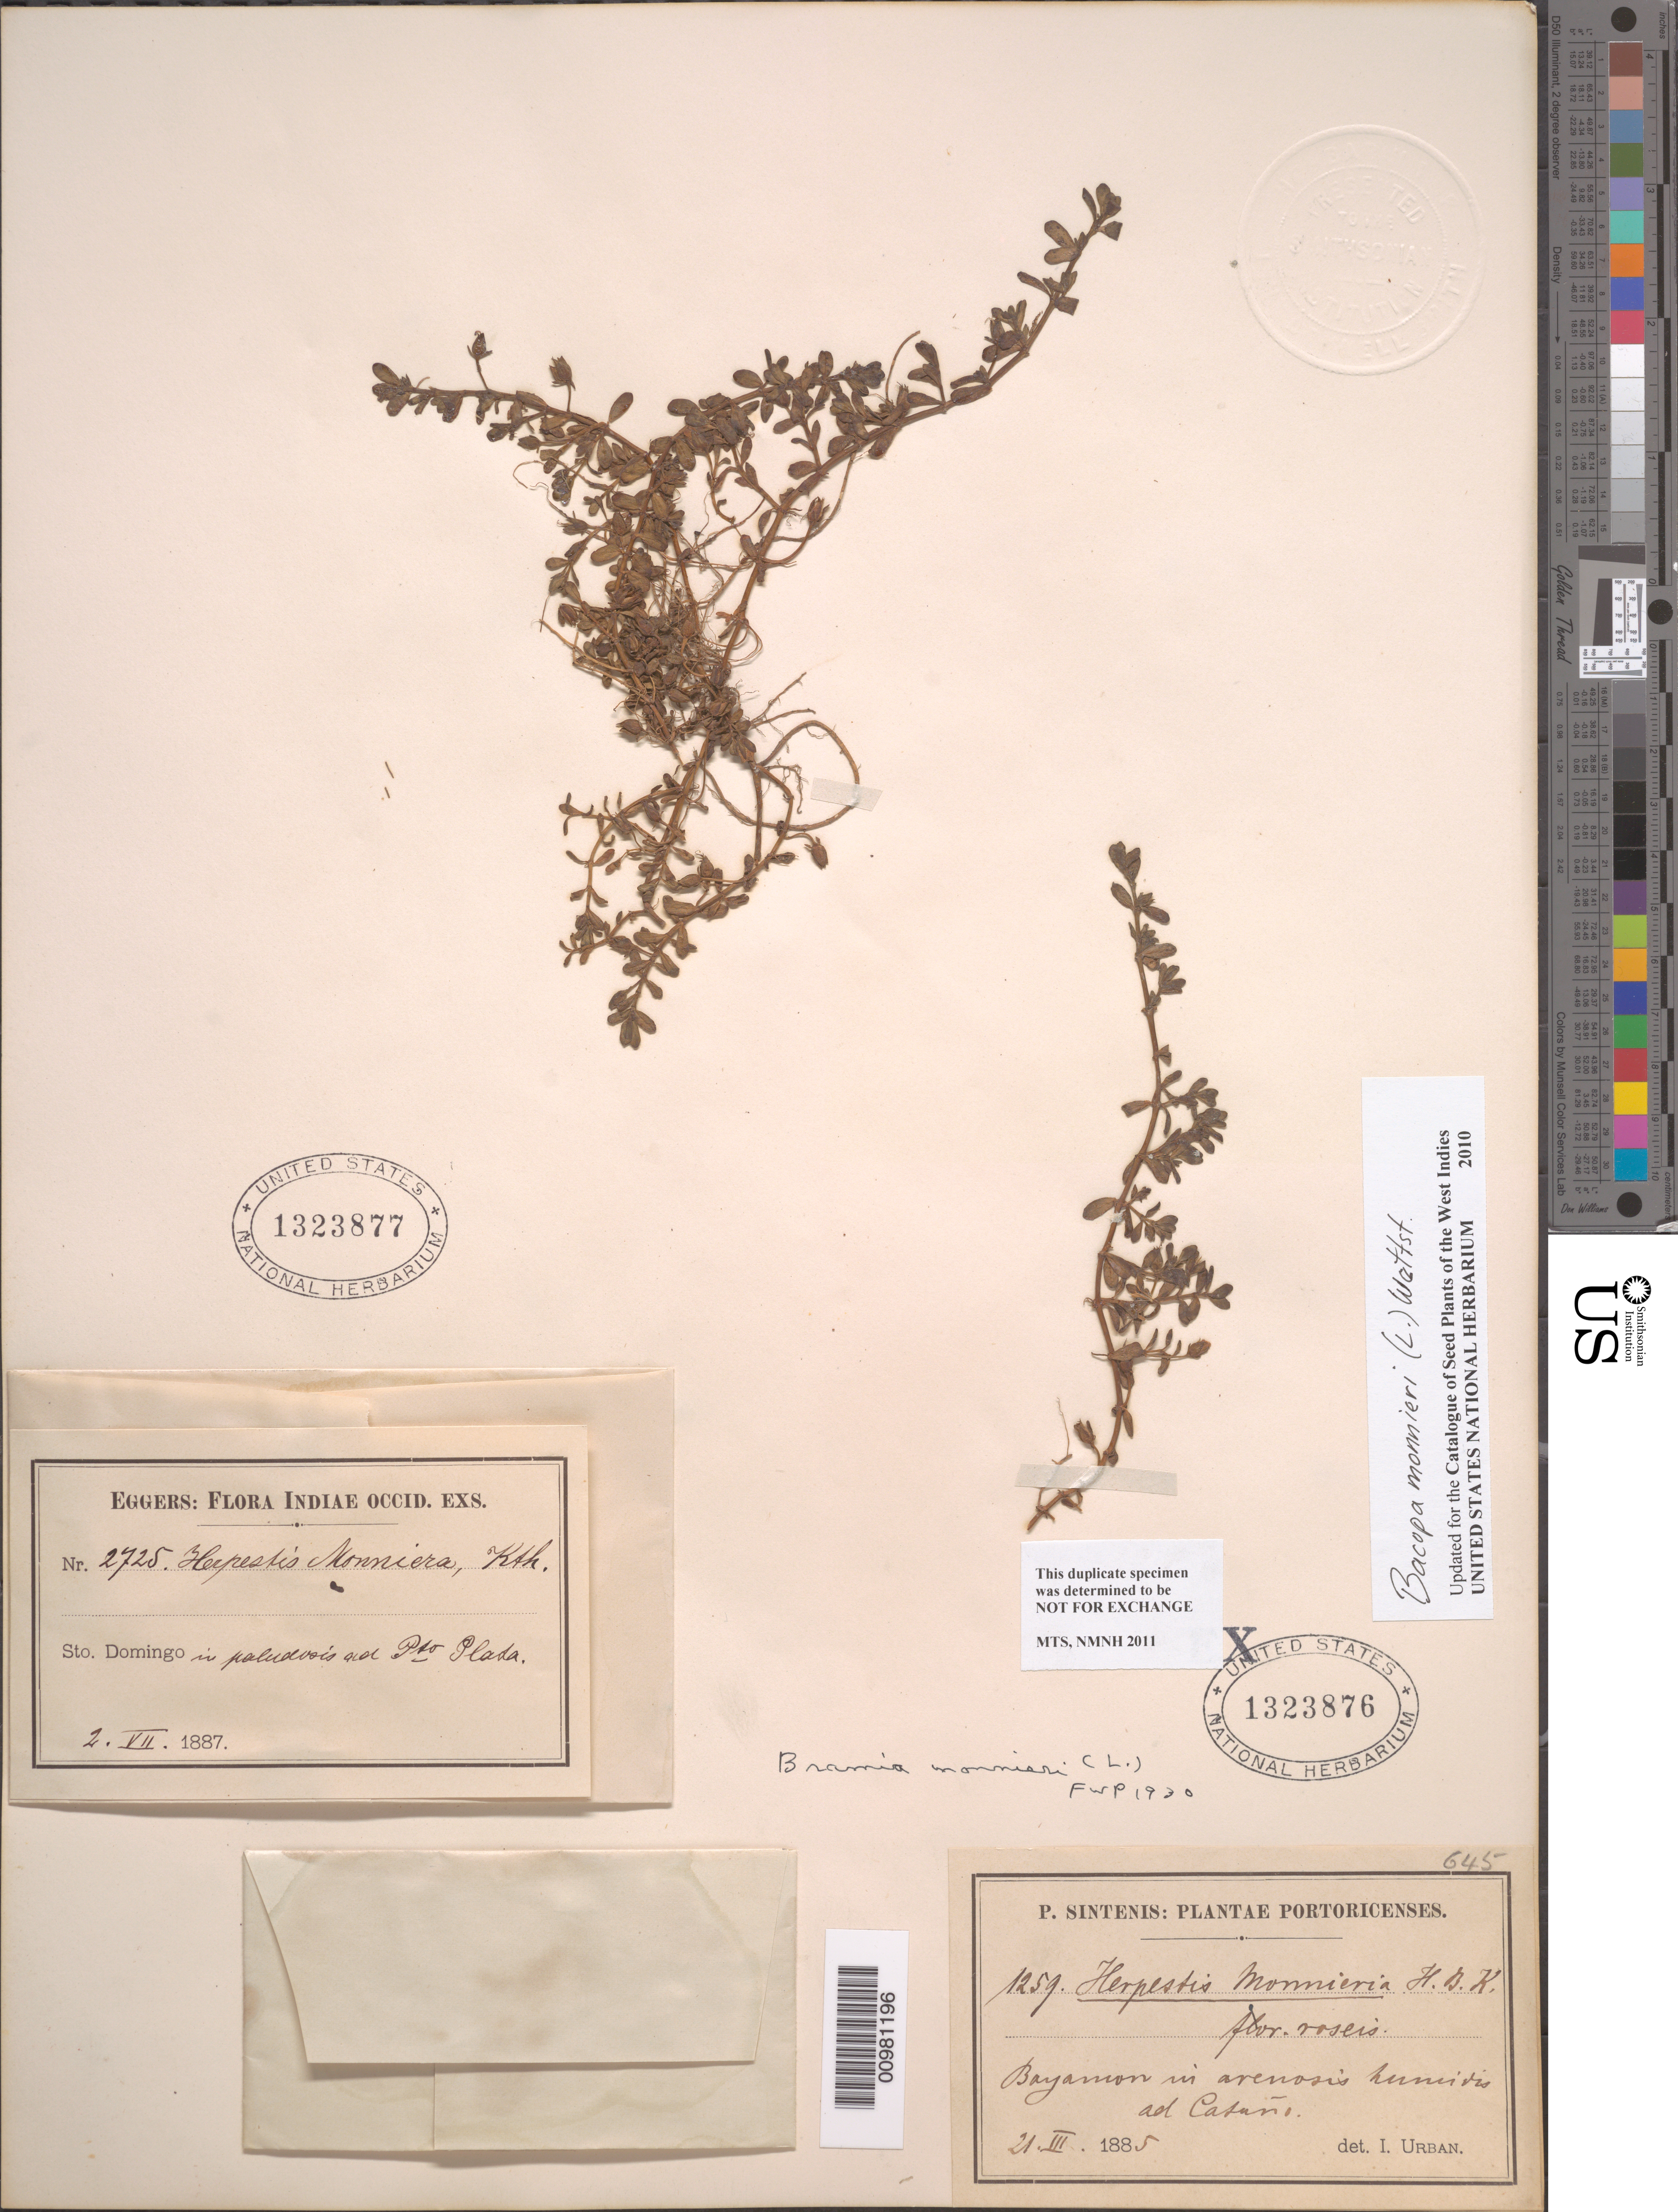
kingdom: Plantae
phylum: Tracheophyta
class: Magnoliopsida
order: Lamiales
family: Plantaginaceae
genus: Bacopa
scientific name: Bacopa monnieri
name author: (L.) Wettst.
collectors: P. Sintenis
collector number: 1259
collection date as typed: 21 Mar 1885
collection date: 1885-03-21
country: Puerto Rico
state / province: Bayamón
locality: Bayamon in arenasis humidis ad Cataño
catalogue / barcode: US 3123876